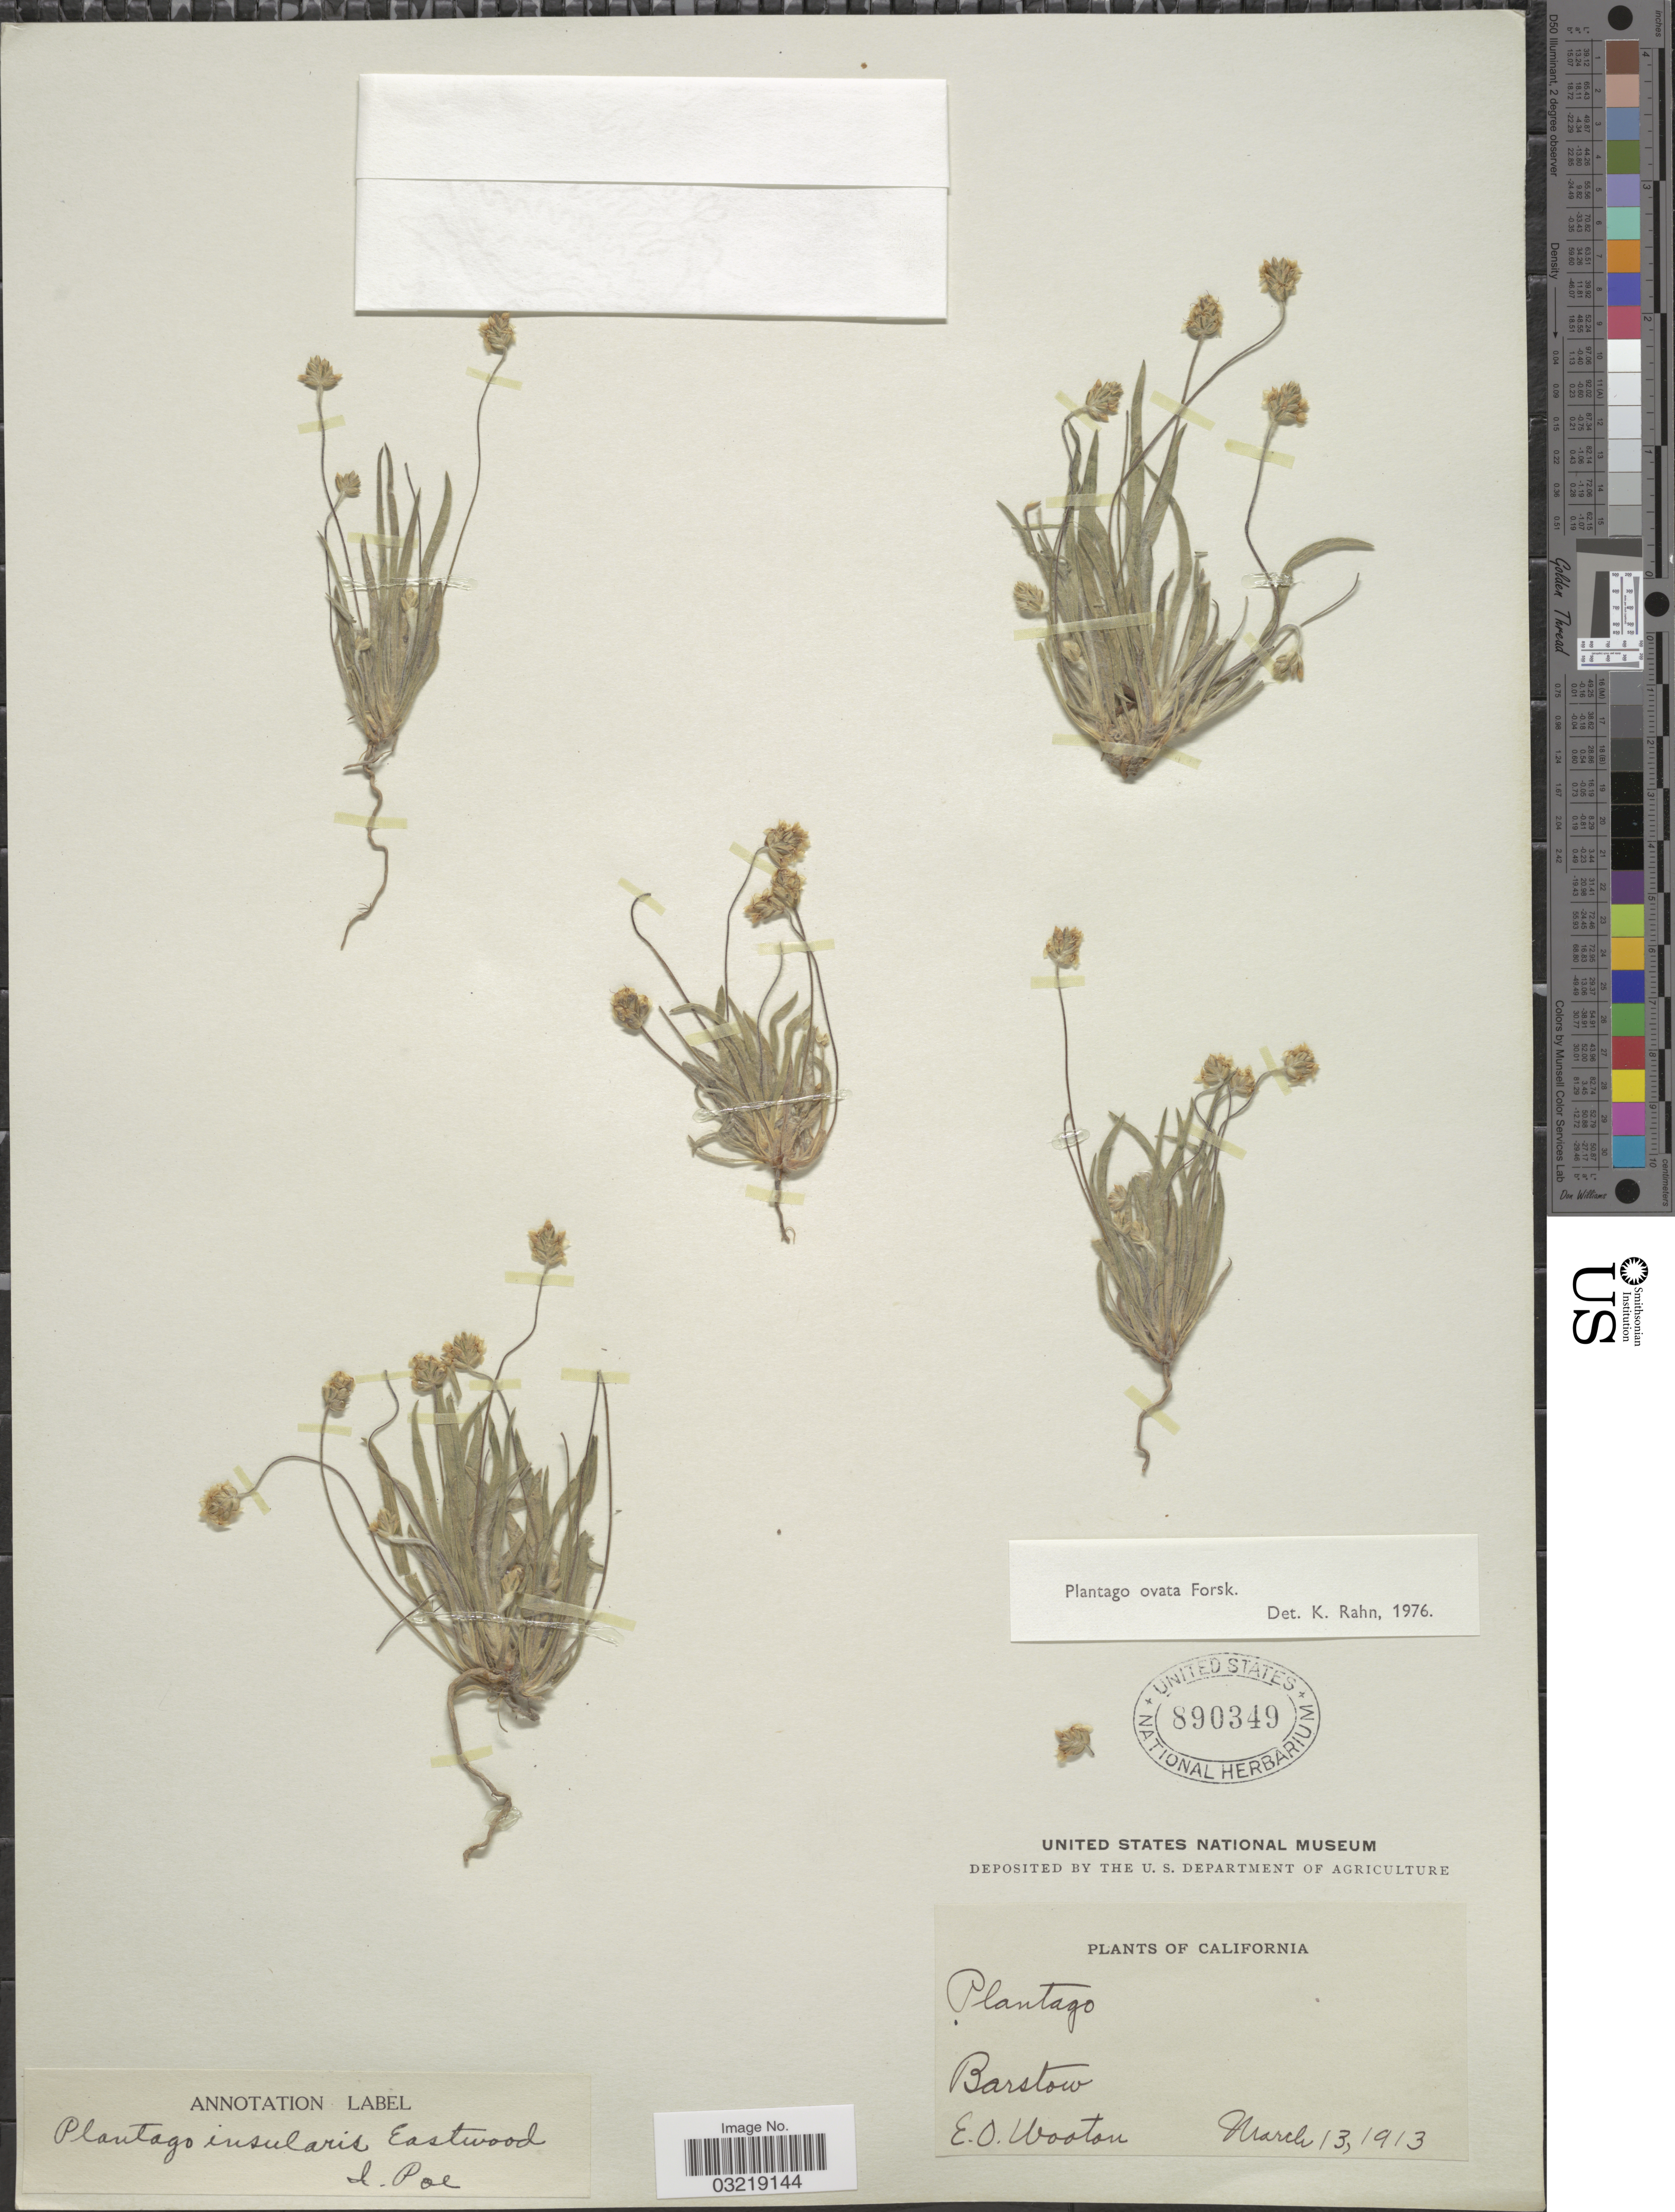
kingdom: Plantae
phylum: Tracheophyta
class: Magnoliopsida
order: Lamiales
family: Plantaginaceae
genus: Plantago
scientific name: Plantago ovata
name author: Forssk.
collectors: E. O. Wooton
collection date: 1913-03-13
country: United States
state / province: California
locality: Barstow.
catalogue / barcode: US 890349